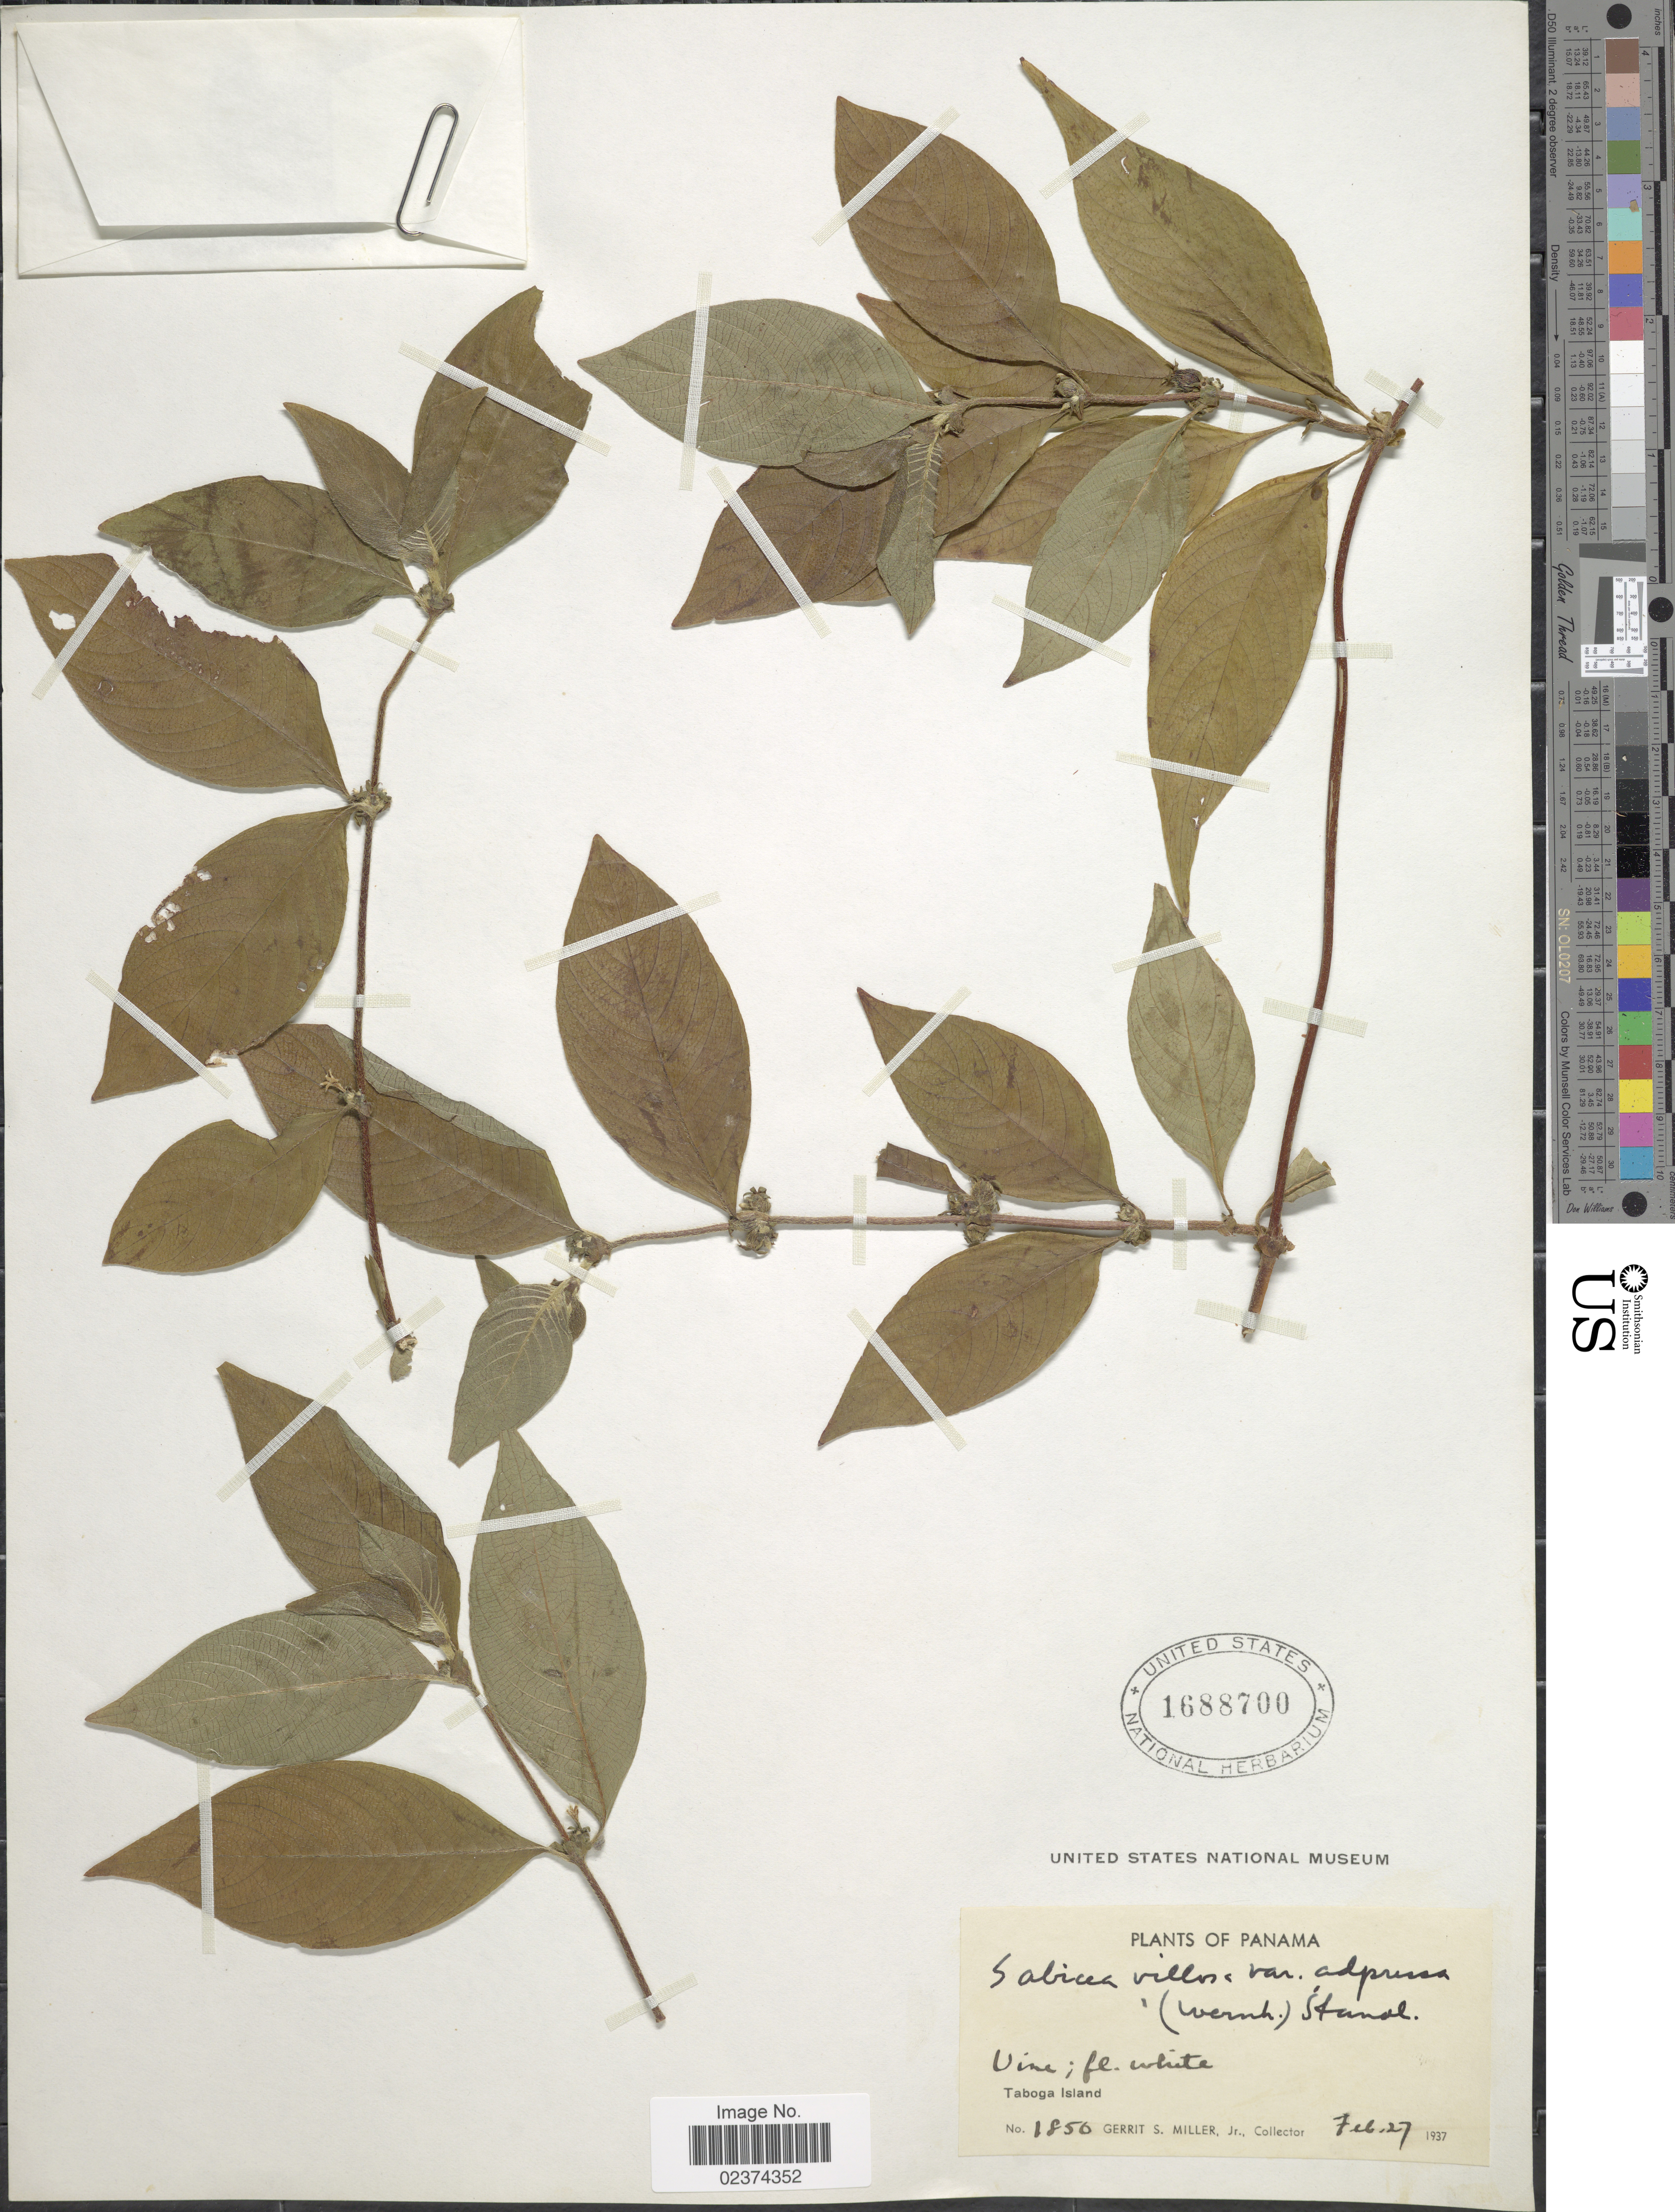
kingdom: Plantae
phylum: Tracheophyta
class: Magnoliopsida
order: Gentianales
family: Rubiaceae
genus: Sabicea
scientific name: Sabicea hirsuta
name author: Kunth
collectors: G. S. Miller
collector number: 1850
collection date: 1937-02-27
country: Panama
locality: Taboga Island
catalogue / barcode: US 1688700